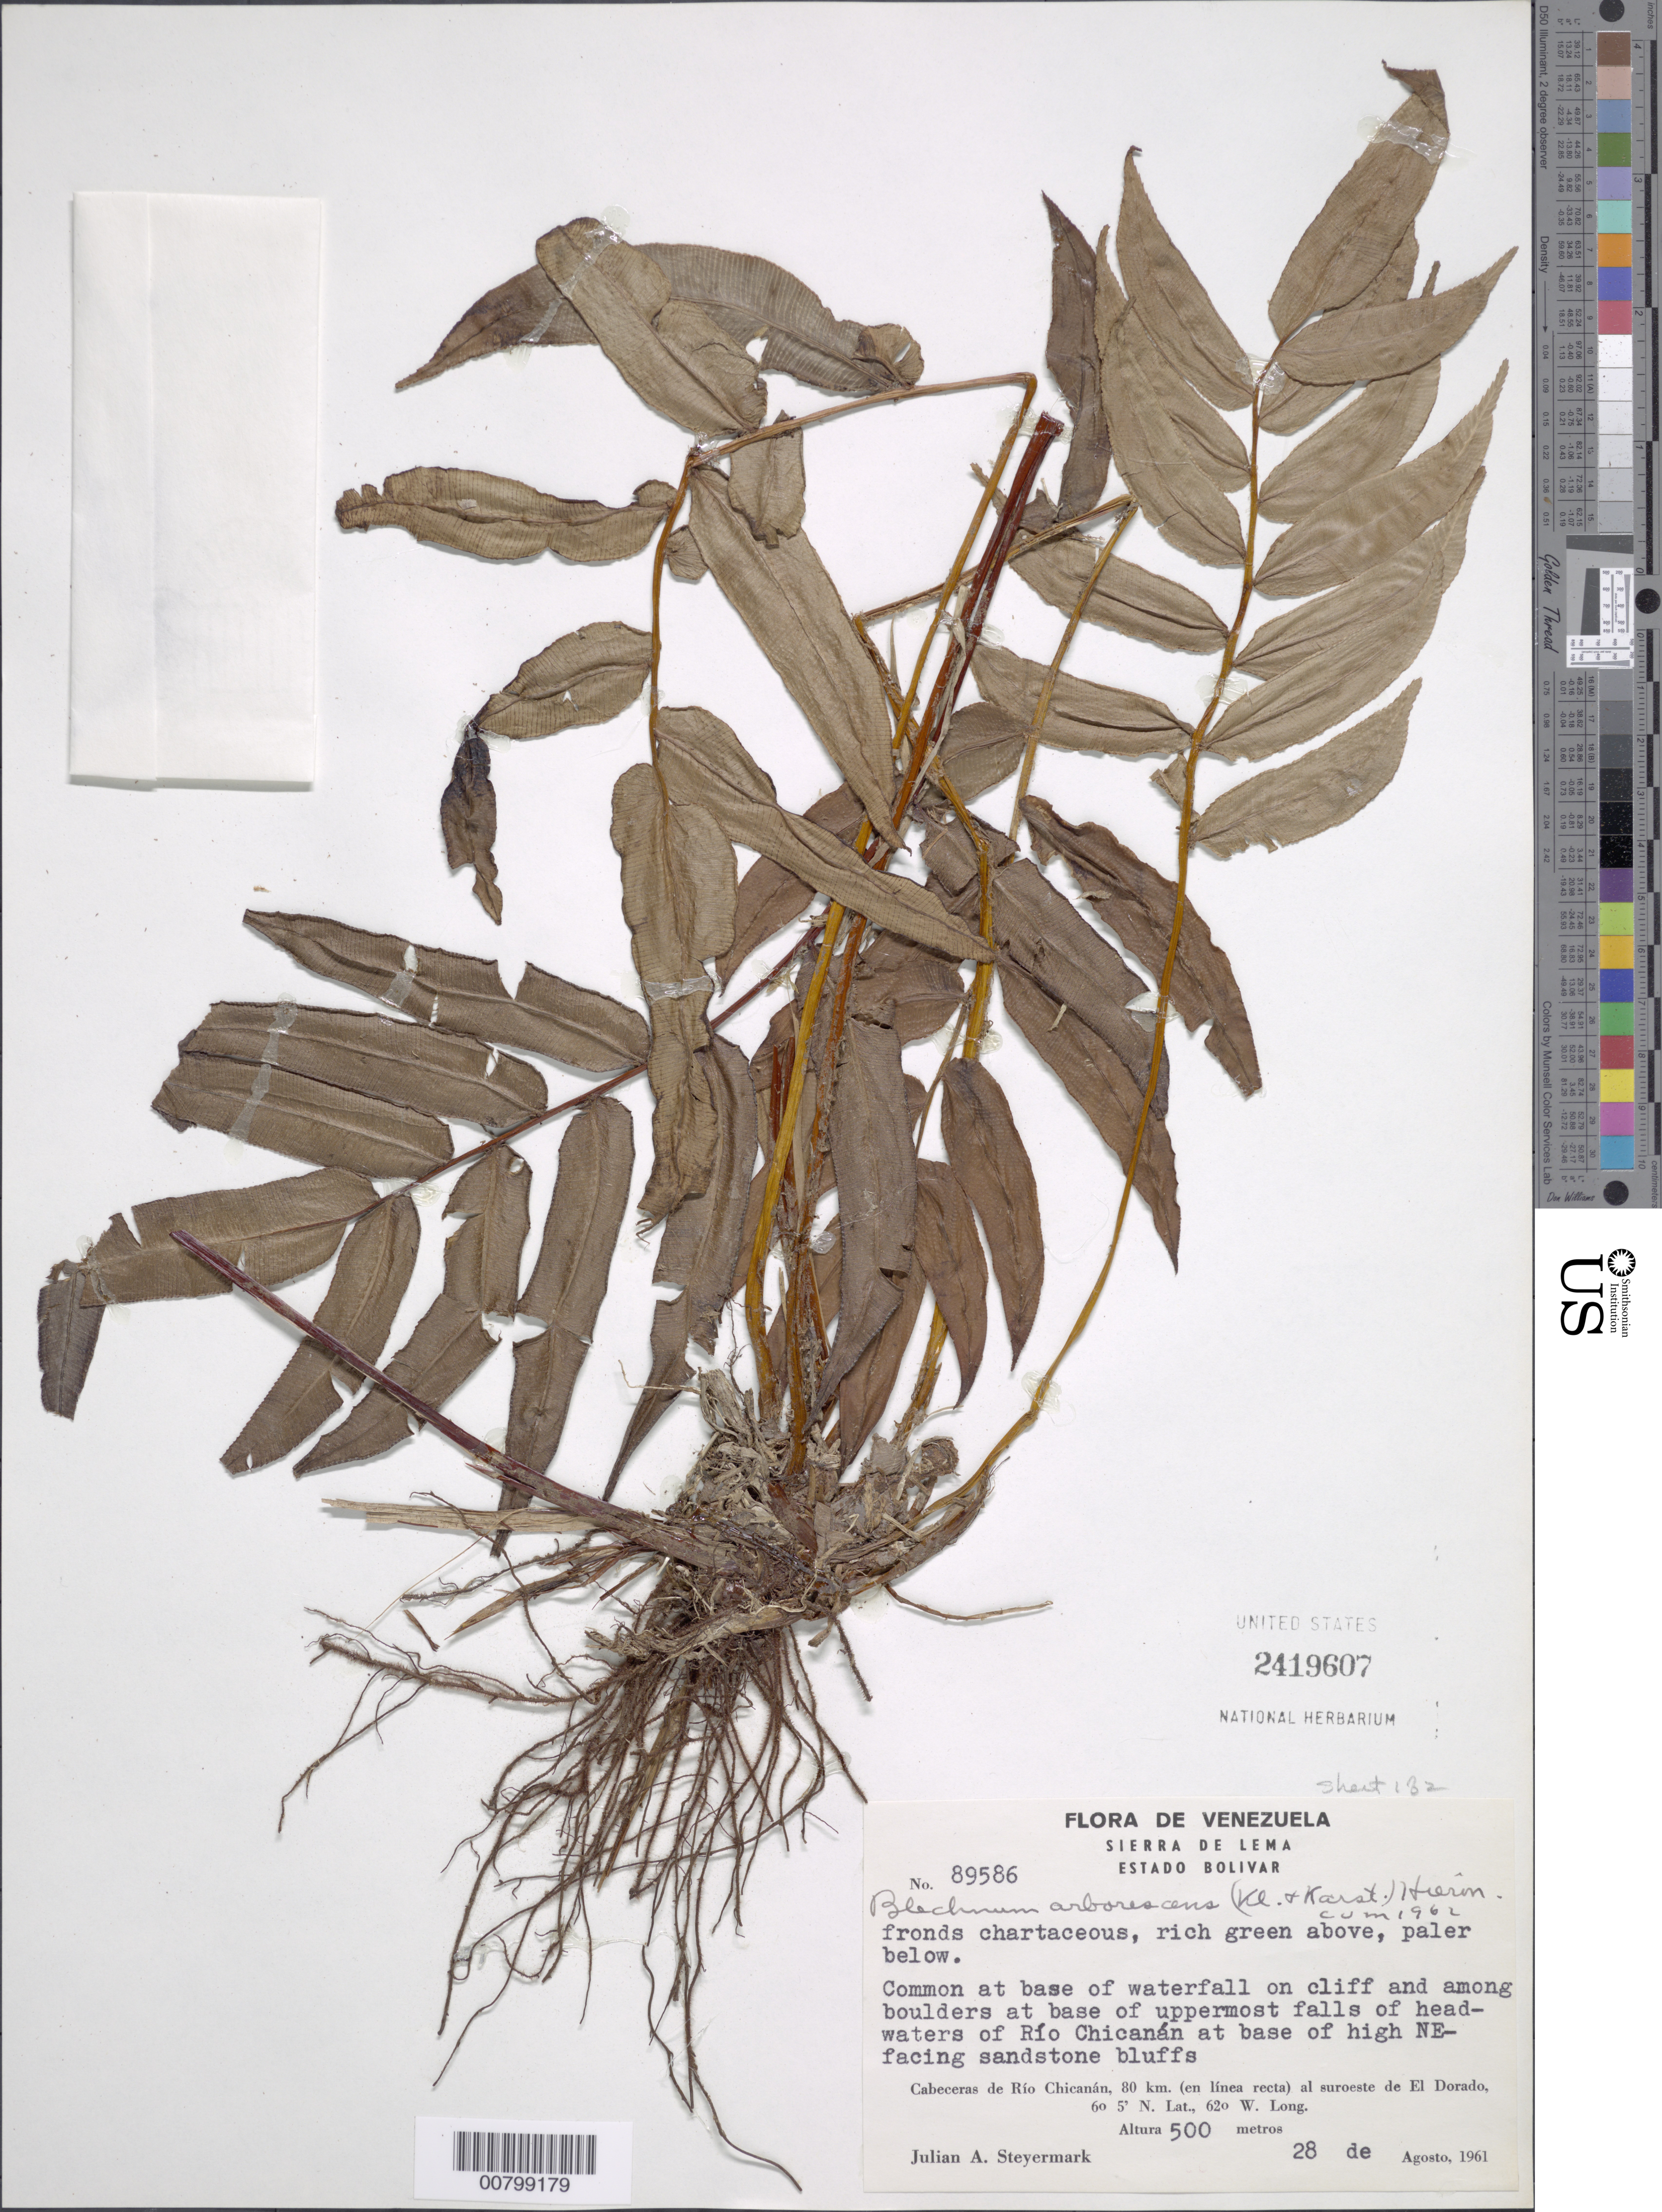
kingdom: Plantae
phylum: Tracheophyta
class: Polypodiopsida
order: Polypodiales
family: Blechnaceae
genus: Blechnum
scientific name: Blechnum cordatum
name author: (Desv.) Hieron.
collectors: J. Steyermark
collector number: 89586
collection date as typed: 28-Aug-61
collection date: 1961-08-28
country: Venezuela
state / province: Bolívar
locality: Sierra de Lema, Cabeceras de Río Chicanán, 80 km in straight line to SW of El Dorado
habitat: Base of upper waterfall on cliff and among boulders at base of uppermost falls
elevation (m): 500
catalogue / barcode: US 2419607